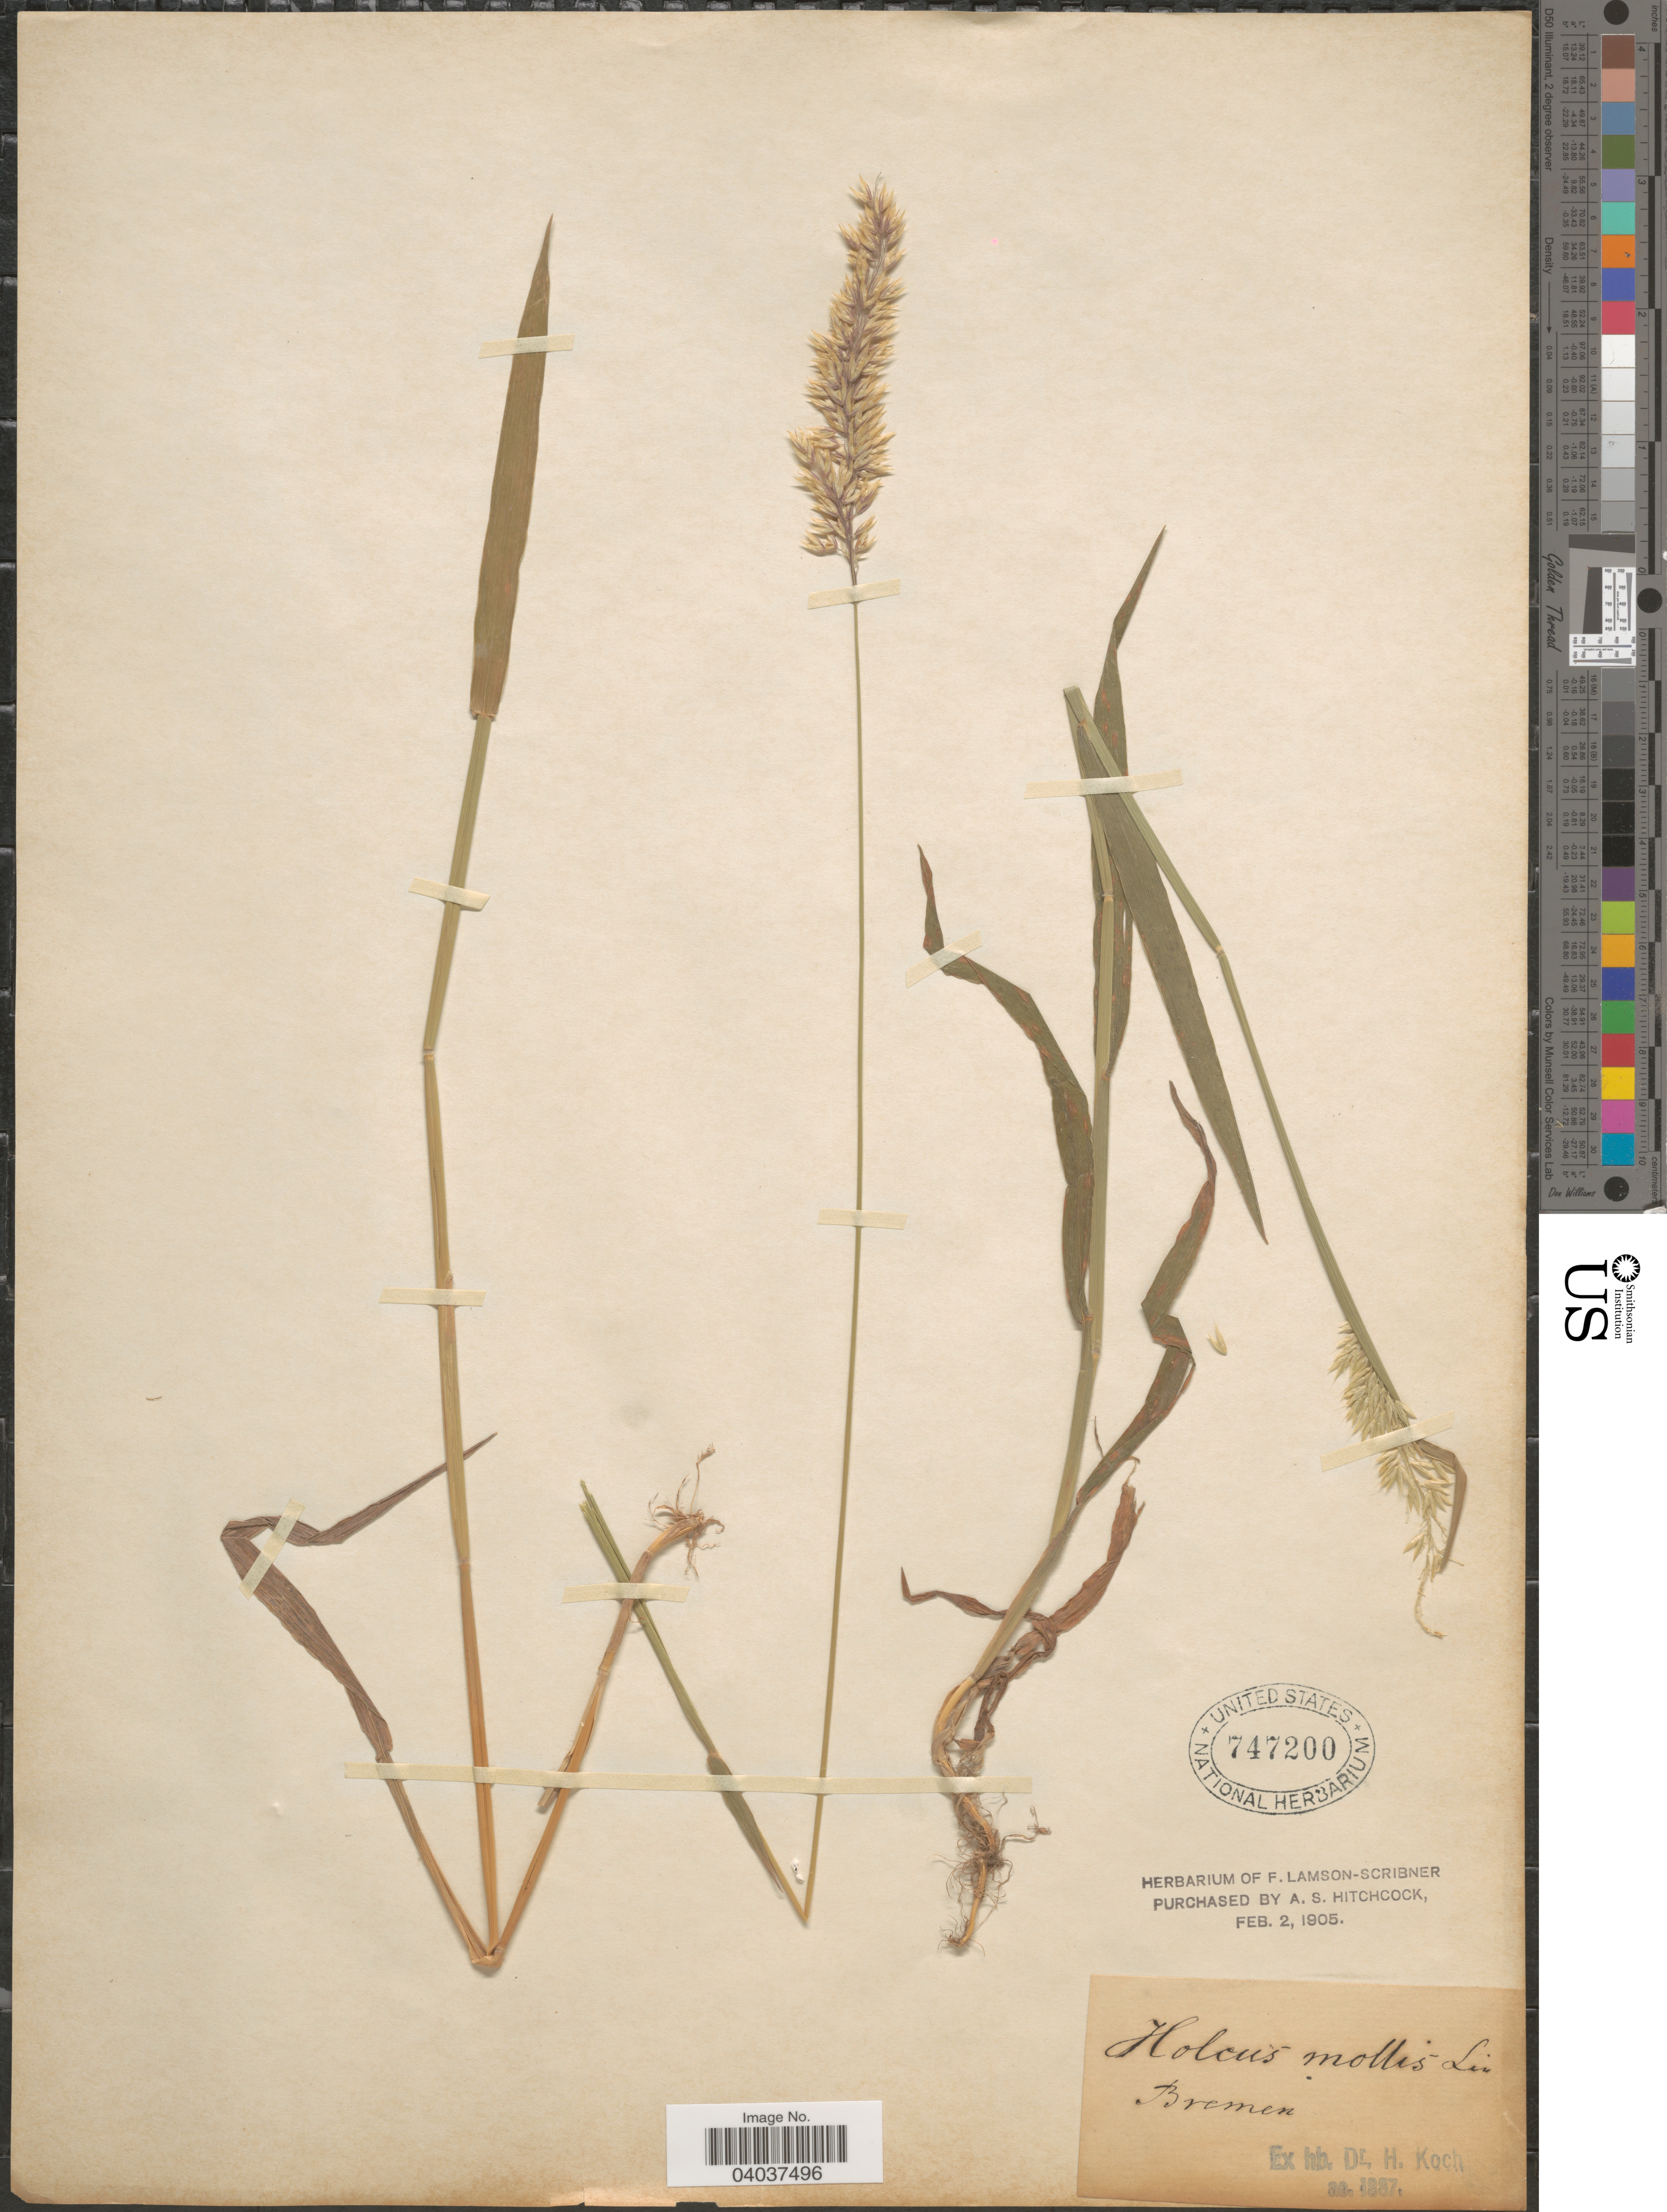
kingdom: Plantae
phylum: Tracheophyta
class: Liliopsida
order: Poales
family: Poaceae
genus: Holcus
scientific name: Holcus mollis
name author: L.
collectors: Ex herb. Dr. H. Koch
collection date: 1887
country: Germany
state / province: Bremen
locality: Bremen.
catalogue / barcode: US 747200